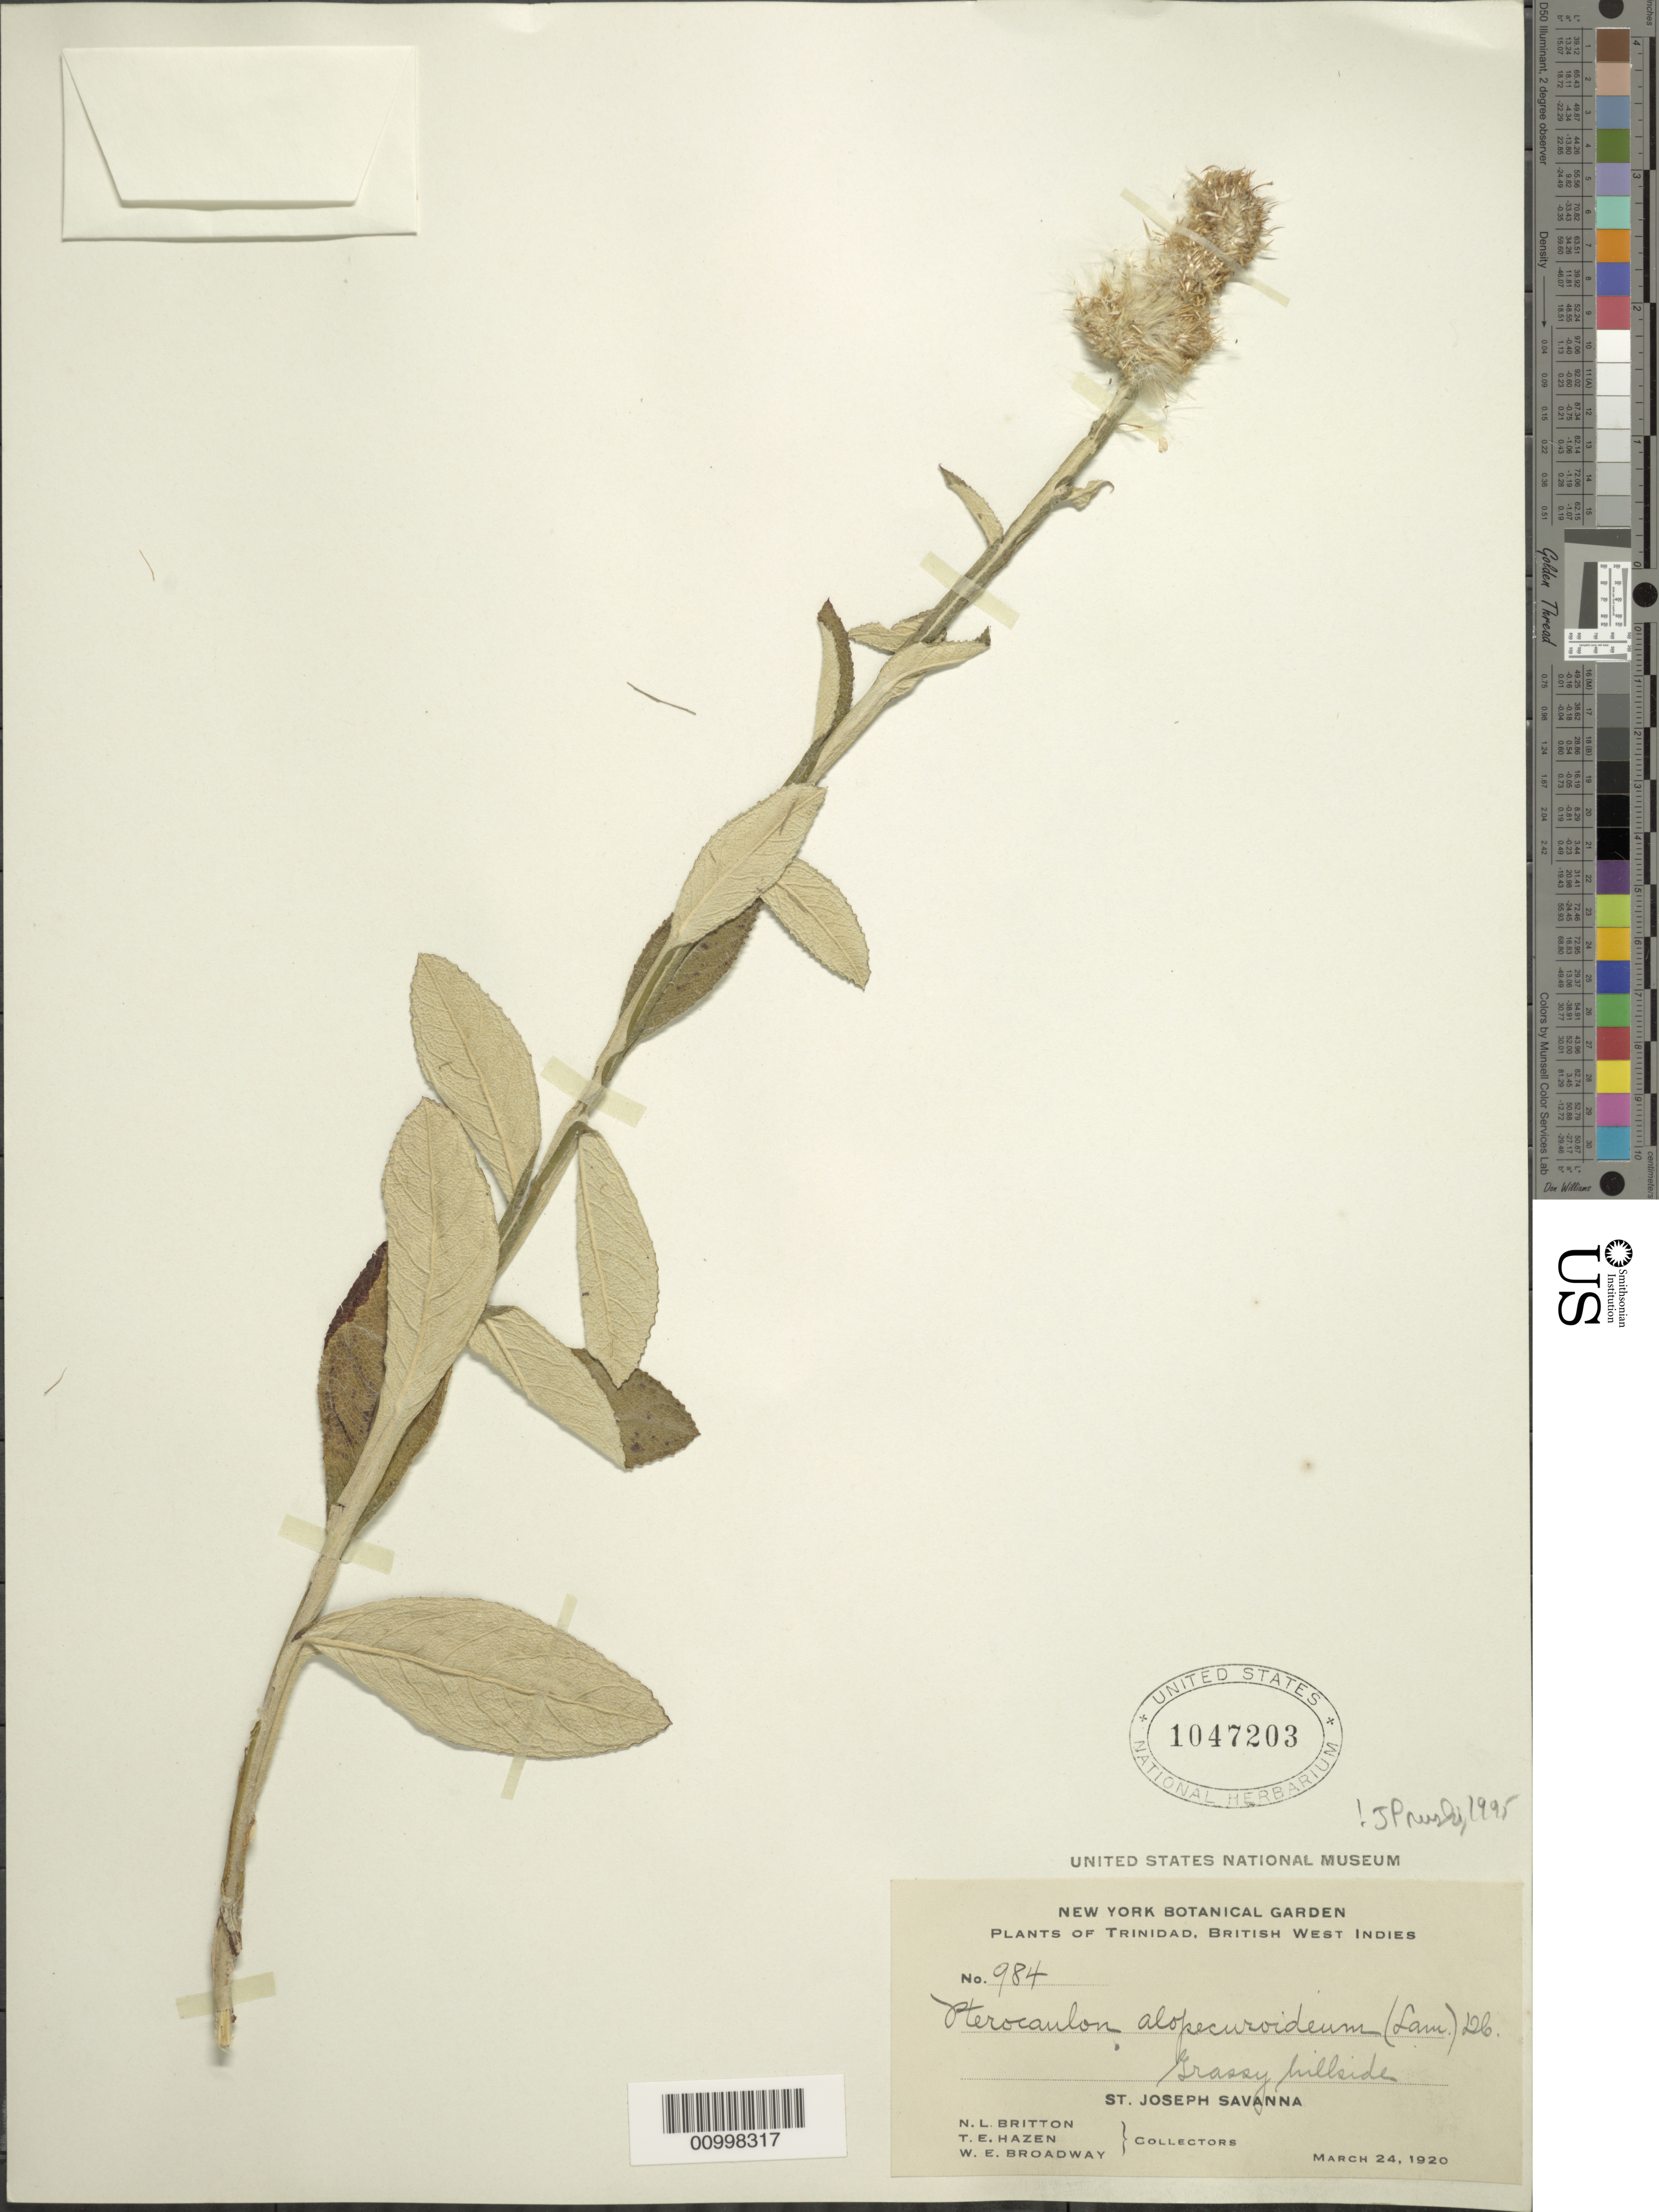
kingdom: Plantae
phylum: Tracheophyta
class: Magnoliopsida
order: Asterales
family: Asteraceae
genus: Pterocaulon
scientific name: Pterocaulon alopecuroides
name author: (Lam.) DC.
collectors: N. Britton, T. E. Hazen & W. E. Broadway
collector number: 984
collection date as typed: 24 Mar 1920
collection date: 1920-03-24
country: Trinidad and Tobago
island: Trinidad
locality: St. Joseph Savanna, grassy hillside.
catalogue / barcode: US 1047203